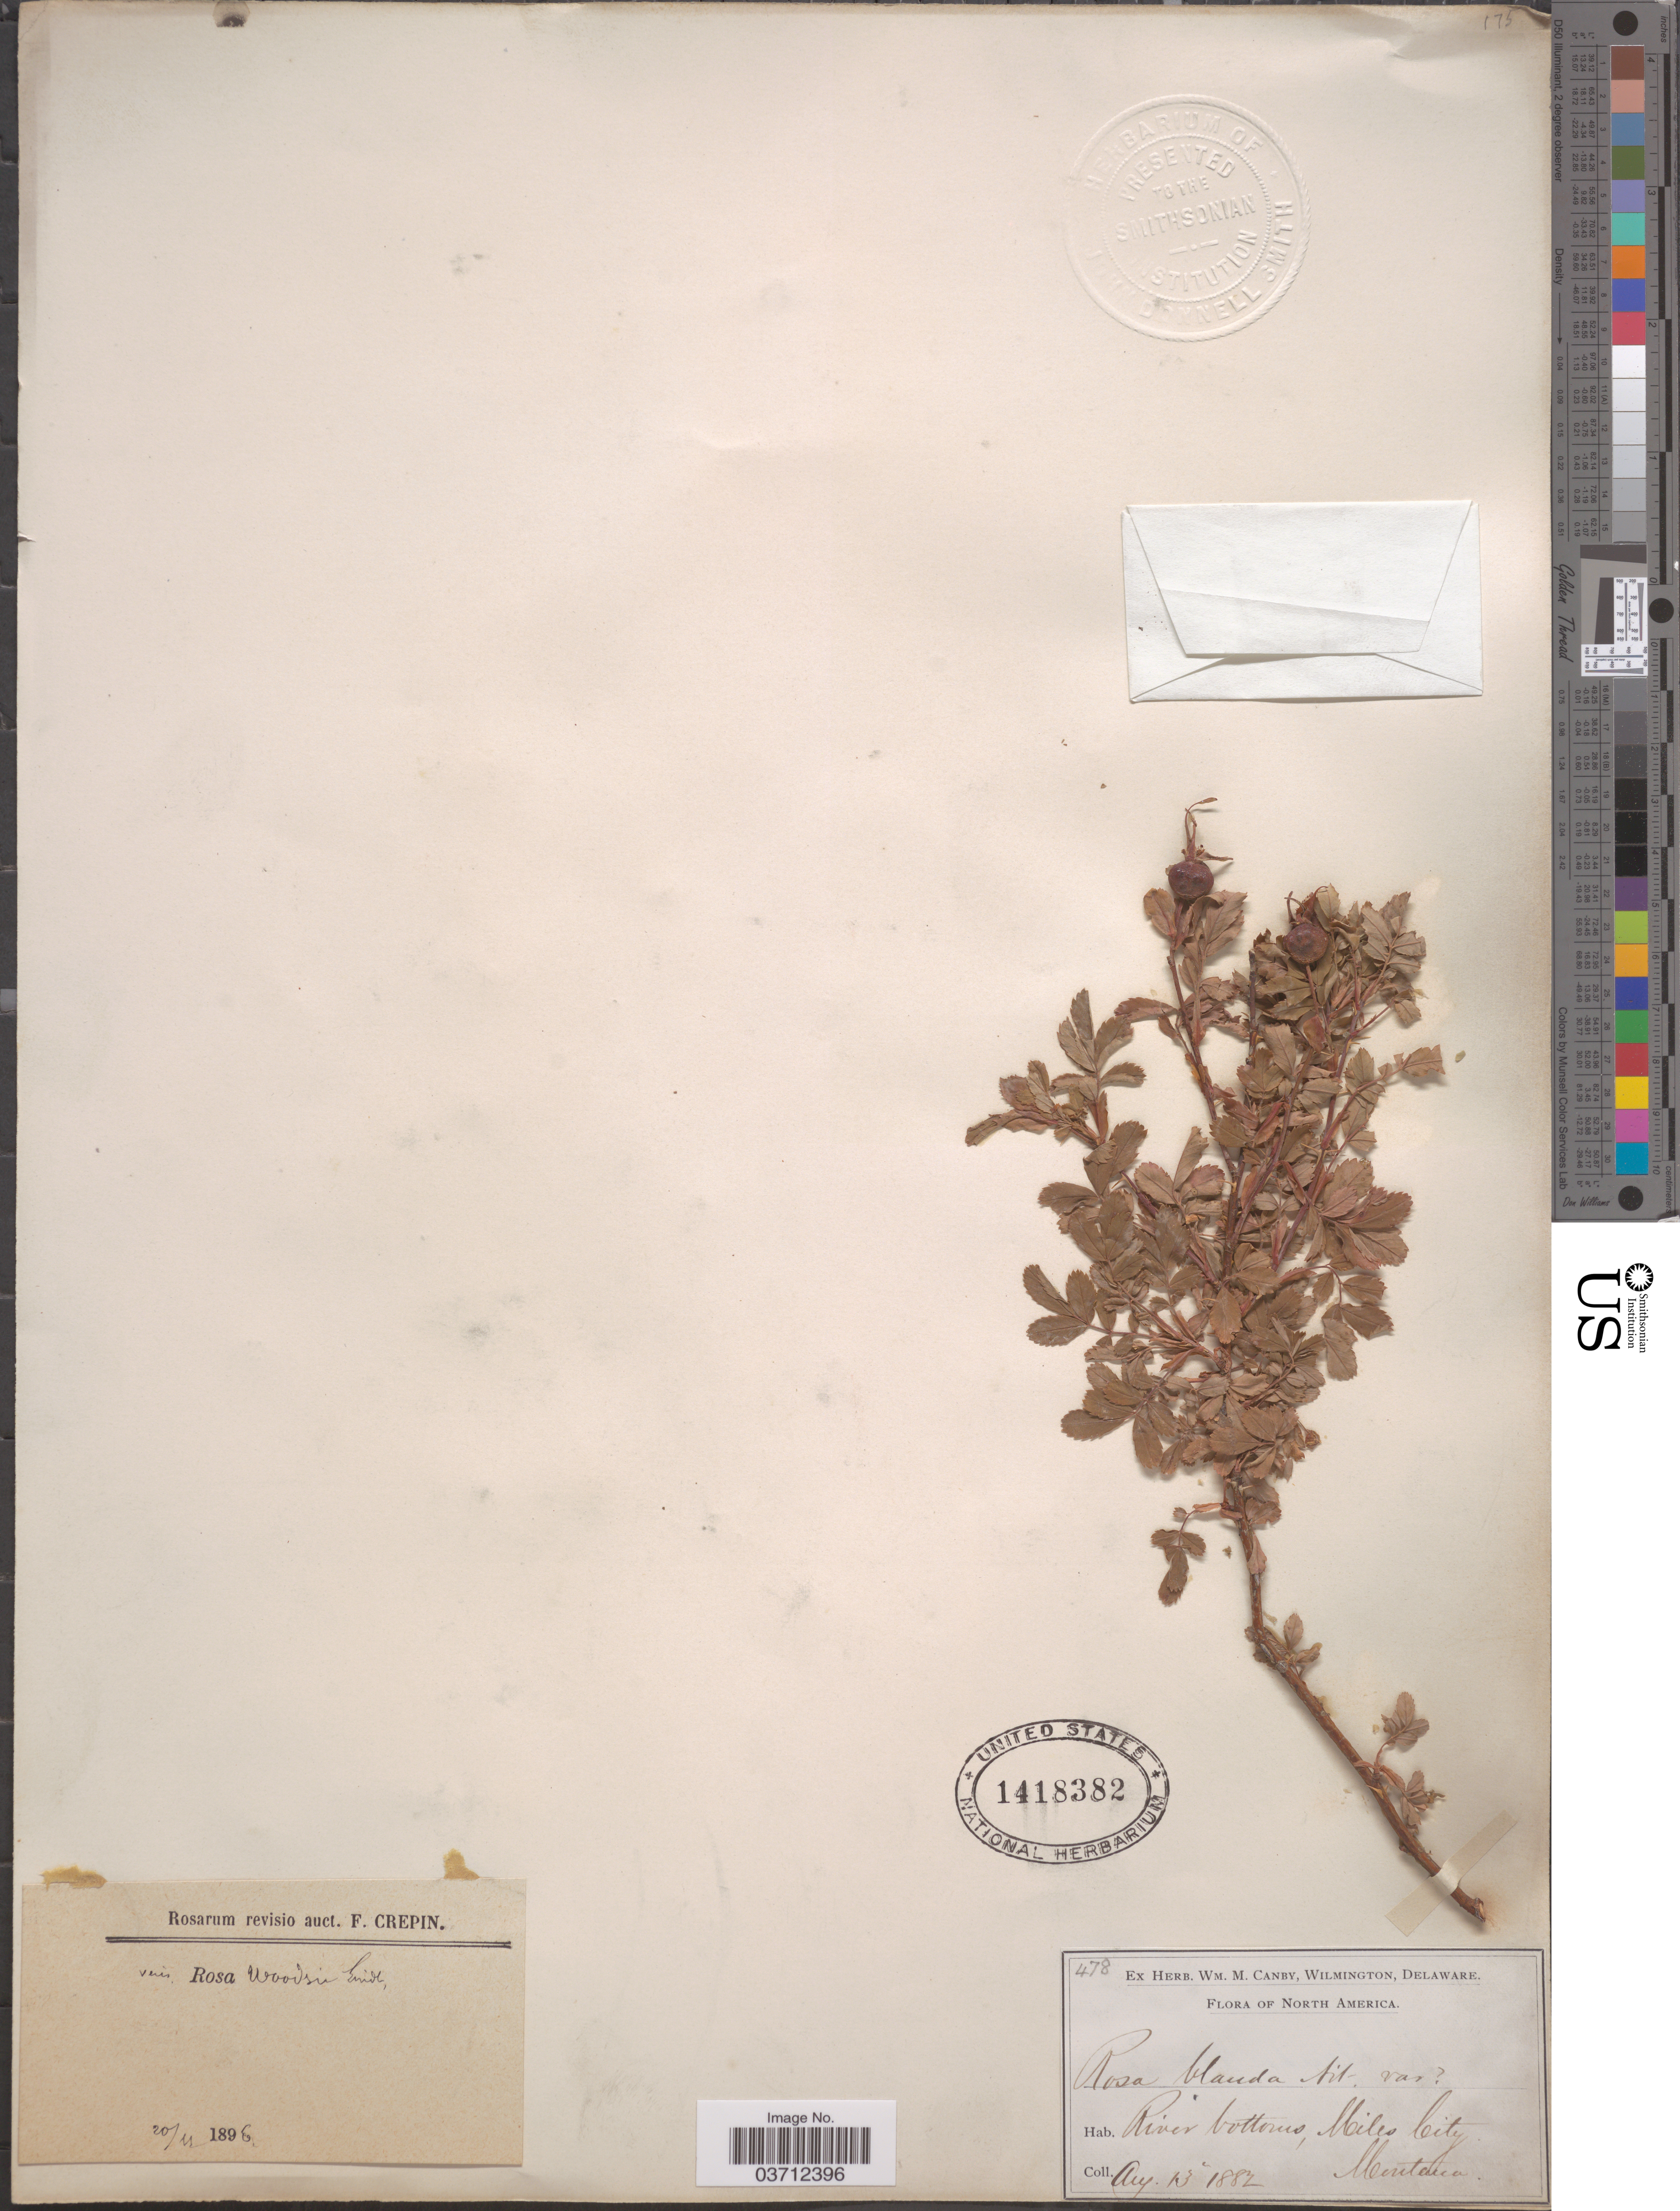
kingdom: Plantae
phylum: Tracheophyta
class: Magnoliopsida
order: Rosales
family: Rosaceae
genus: Rosa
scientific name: Rosa woodsii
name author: Lindl.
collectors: ex herb. W.M. Canby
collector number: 478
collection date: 1882-08-13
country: United States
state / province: Montana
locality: River bottoms, Miles City.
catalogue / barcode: US 1418382